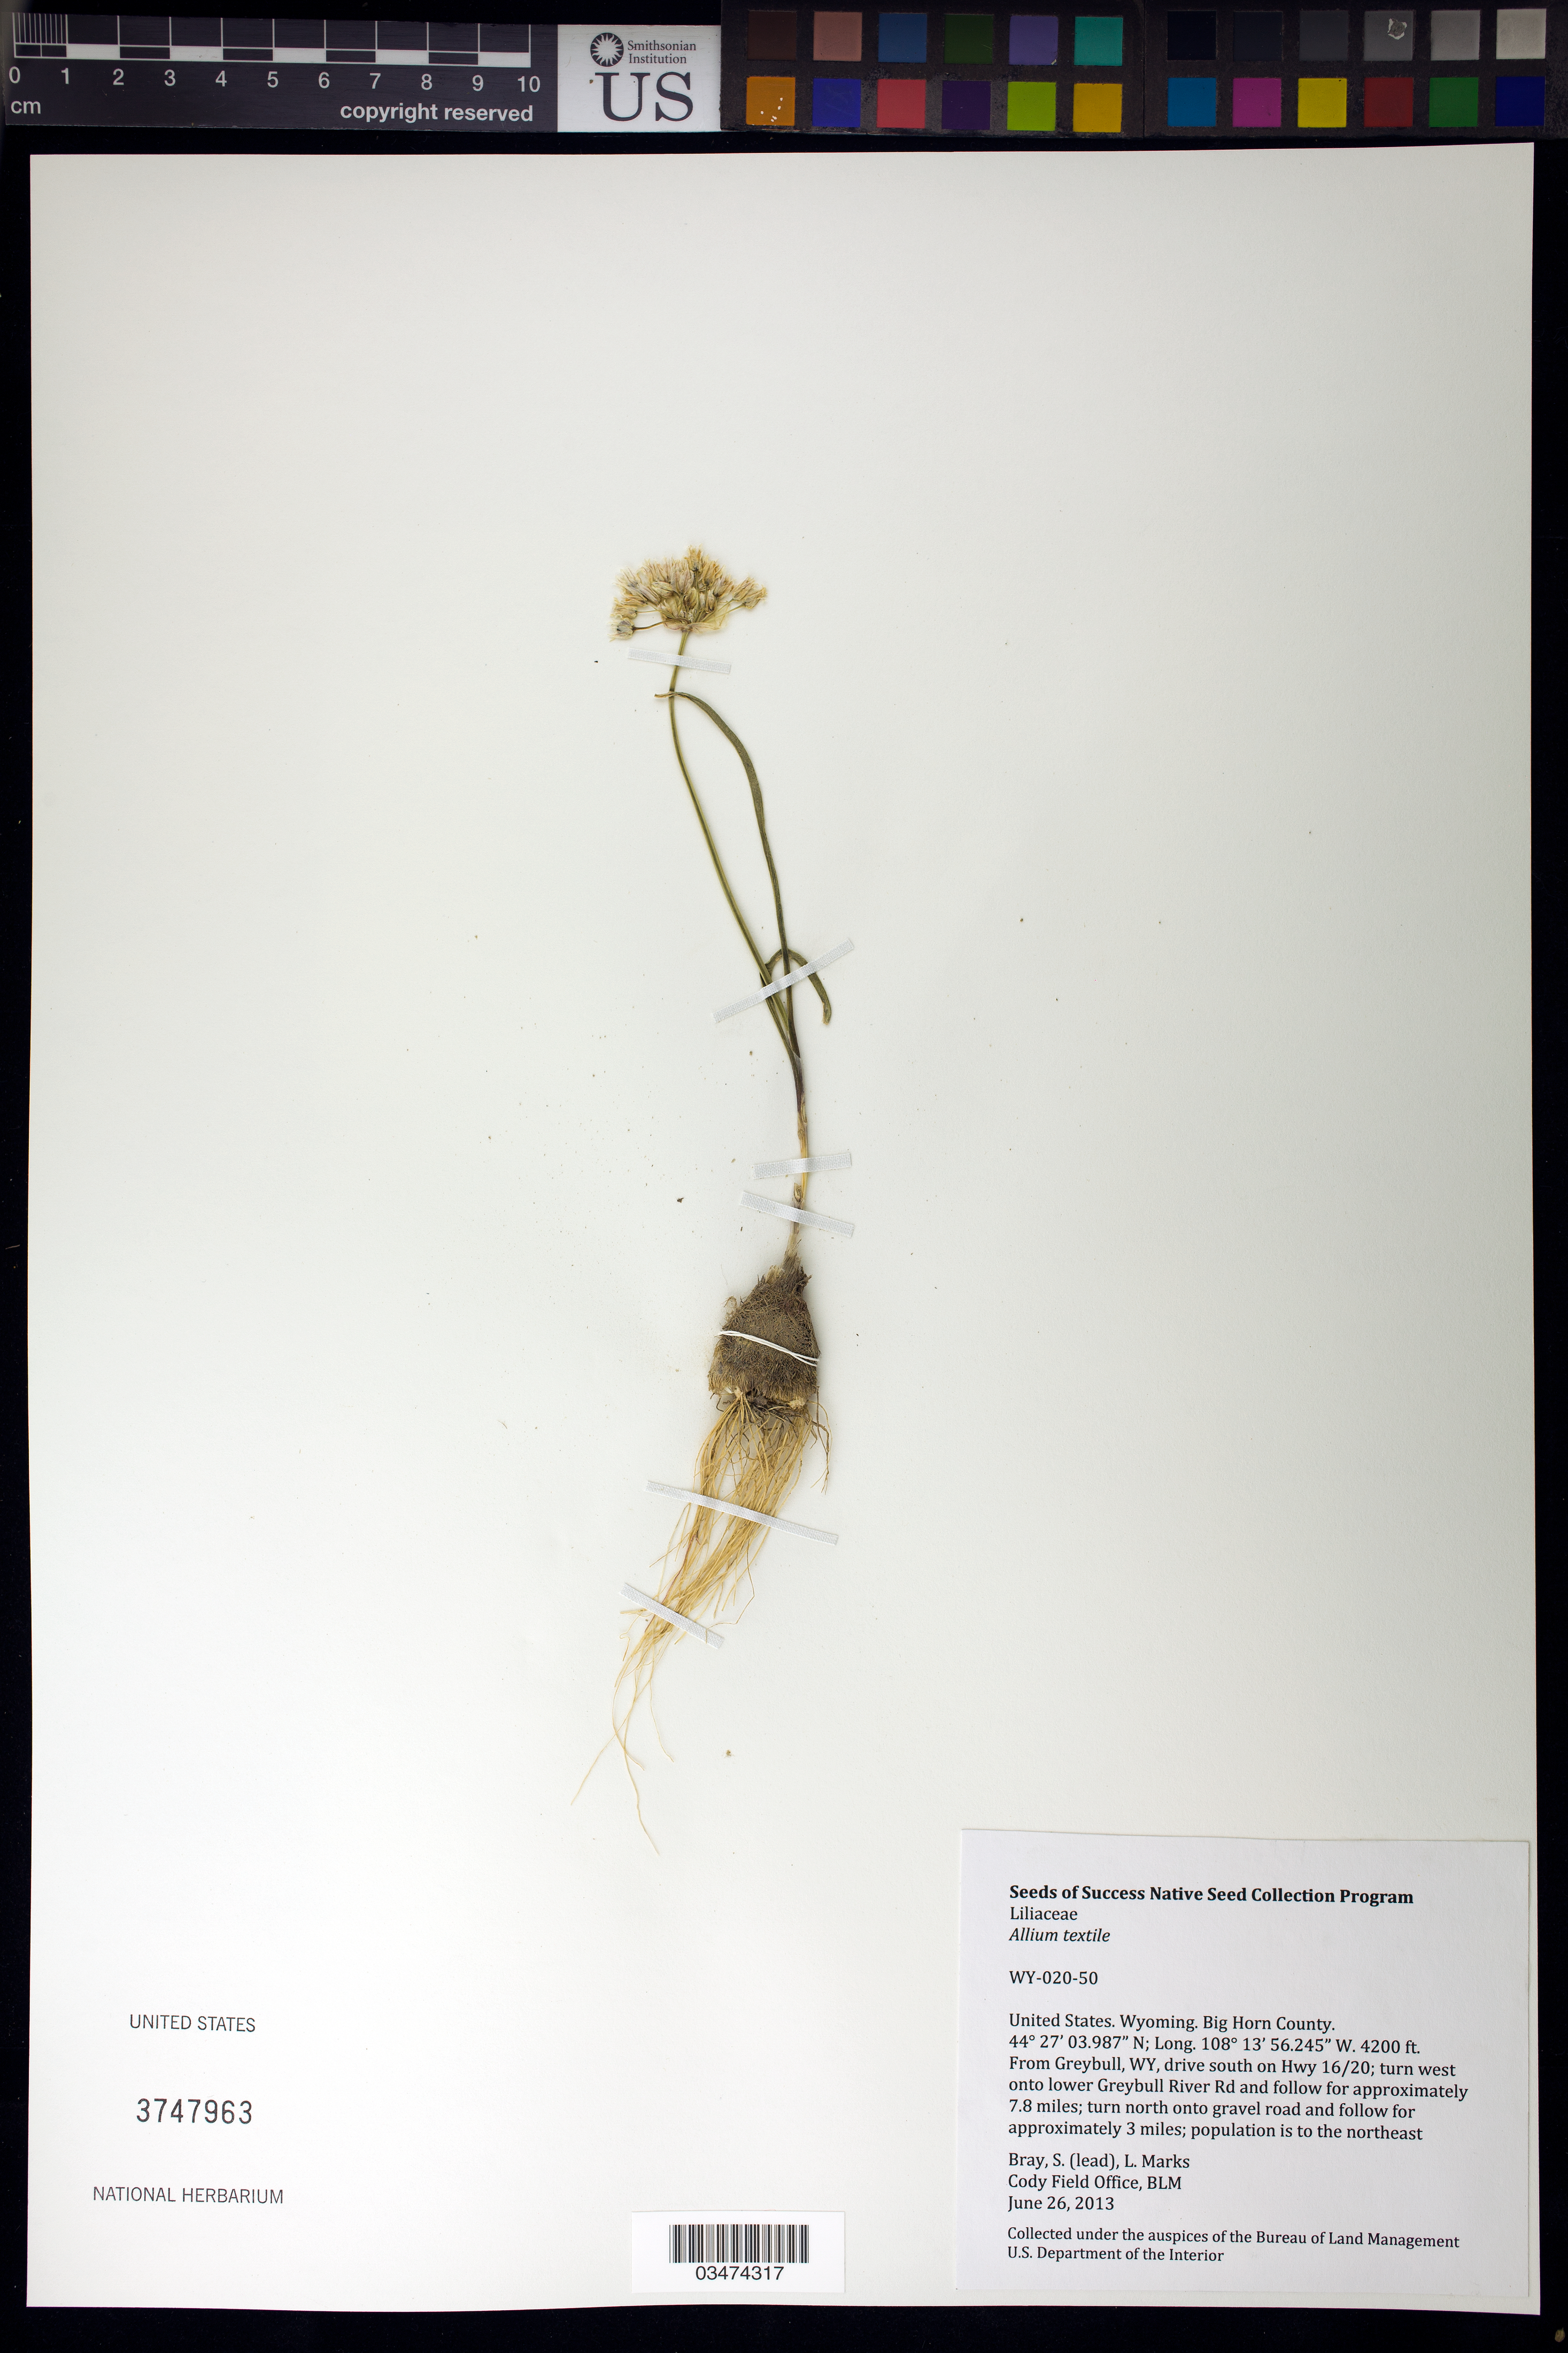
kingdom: Plantae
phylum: Tracheophyta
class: Liliopsida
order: Asparagales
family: Amaryllidaceae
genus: Allium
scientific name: Allium textile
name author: A. Nelson & J.F. Macbr.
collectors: S. Bray & L. Marks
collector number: WY020-50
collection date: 2013-06-26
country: United States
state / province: Wyoming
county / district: Big Horn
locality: Approx. 7.8 miles on Greybull River Rd.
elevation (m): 1280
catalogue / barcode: US 3747963